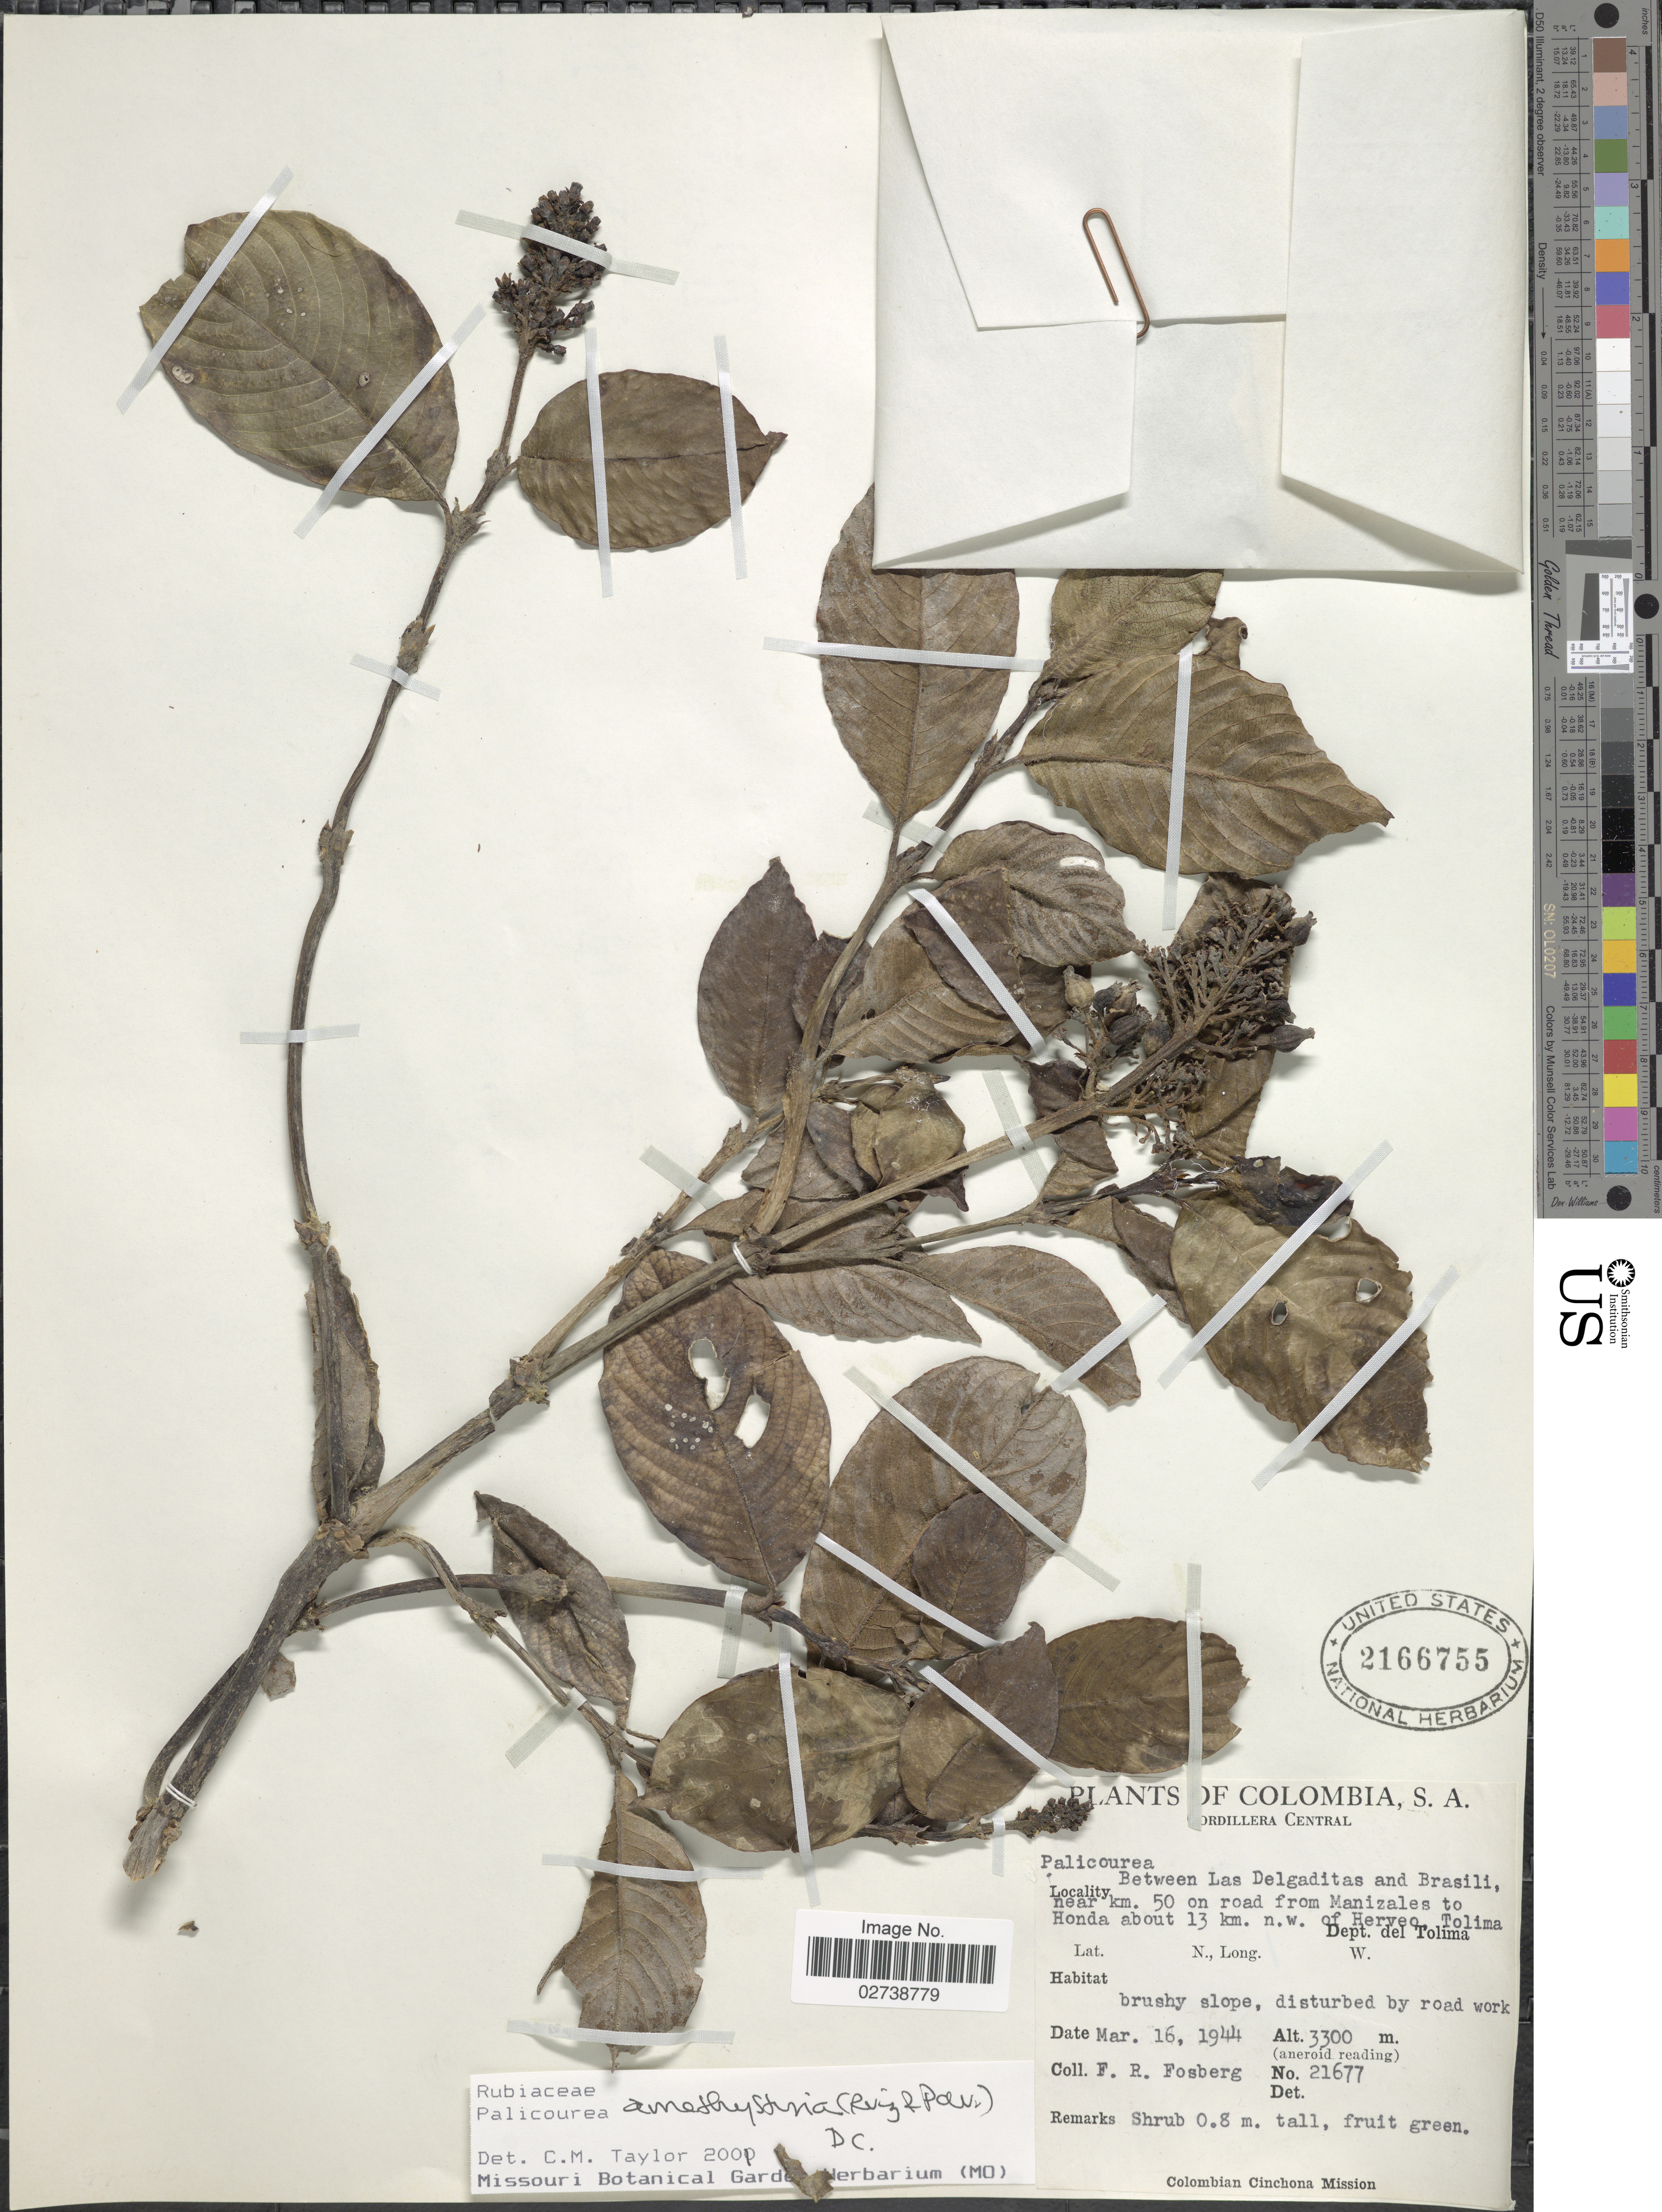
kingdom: Plantae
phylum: Tracheophyta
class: Magnoliopsida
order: Gentianales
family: Rubiaceae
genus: Palicourea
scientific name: Palicourea amethystina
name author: (Ruiz & Pav.) DC.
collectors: F. R. Fosberg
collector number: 21677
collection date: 1944-03-16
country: Colombia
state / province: Tolima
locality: Cordillera Central, Between Las Delgaditas and Brasili, near km 50 on road from Manizales to Hinda about 13 km n.w. of Herveo, Tolima, Dept. del Tolima, brushy slope, disturbed by road work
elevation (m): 3300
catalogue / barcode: US 2166755